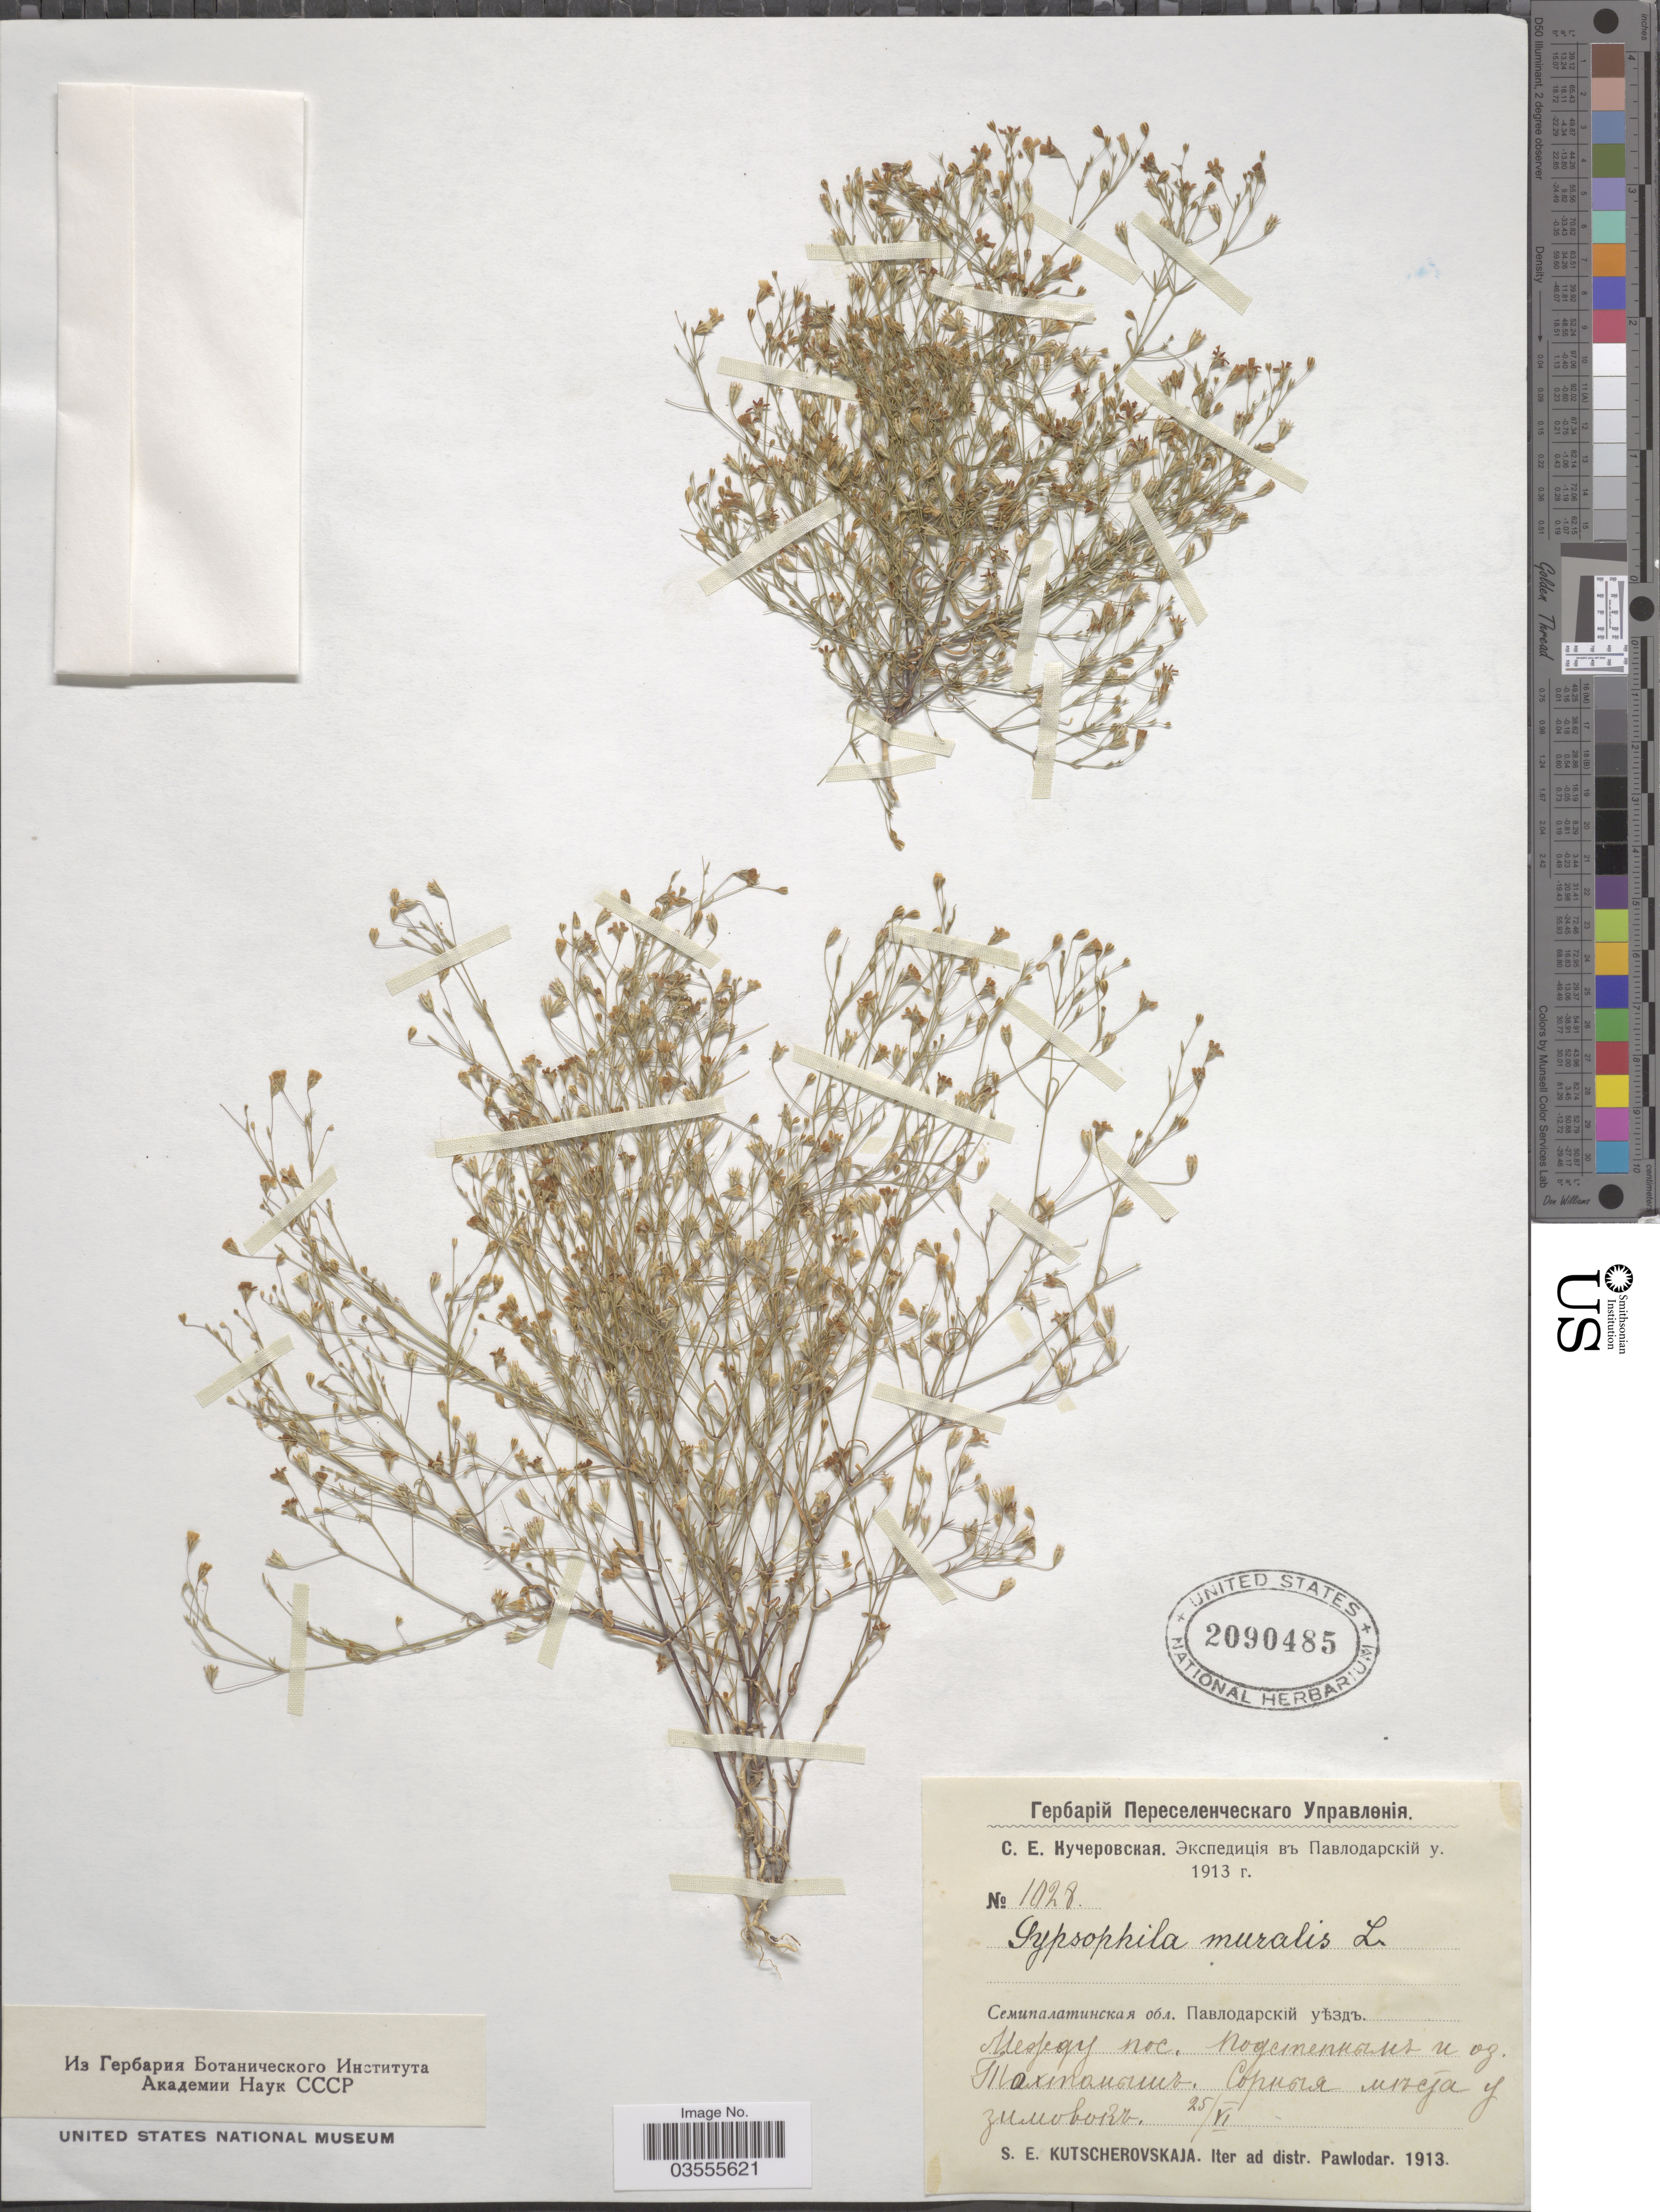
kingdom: Plantae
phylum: Tracheophyta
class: Magnoliopsida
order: Caryophyllales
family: Caryophyllaceae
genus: Psammophiliella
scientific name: Psammophiliella muralis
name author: (L.) Ikonn.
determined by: U.S. National Herbarium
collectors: S. Kutscherovskaja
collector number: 1028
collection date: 1913-06-25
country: Kazakhstan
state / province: Paylodar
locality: Distr. Pawlodar. X.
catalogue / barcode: US 2090485